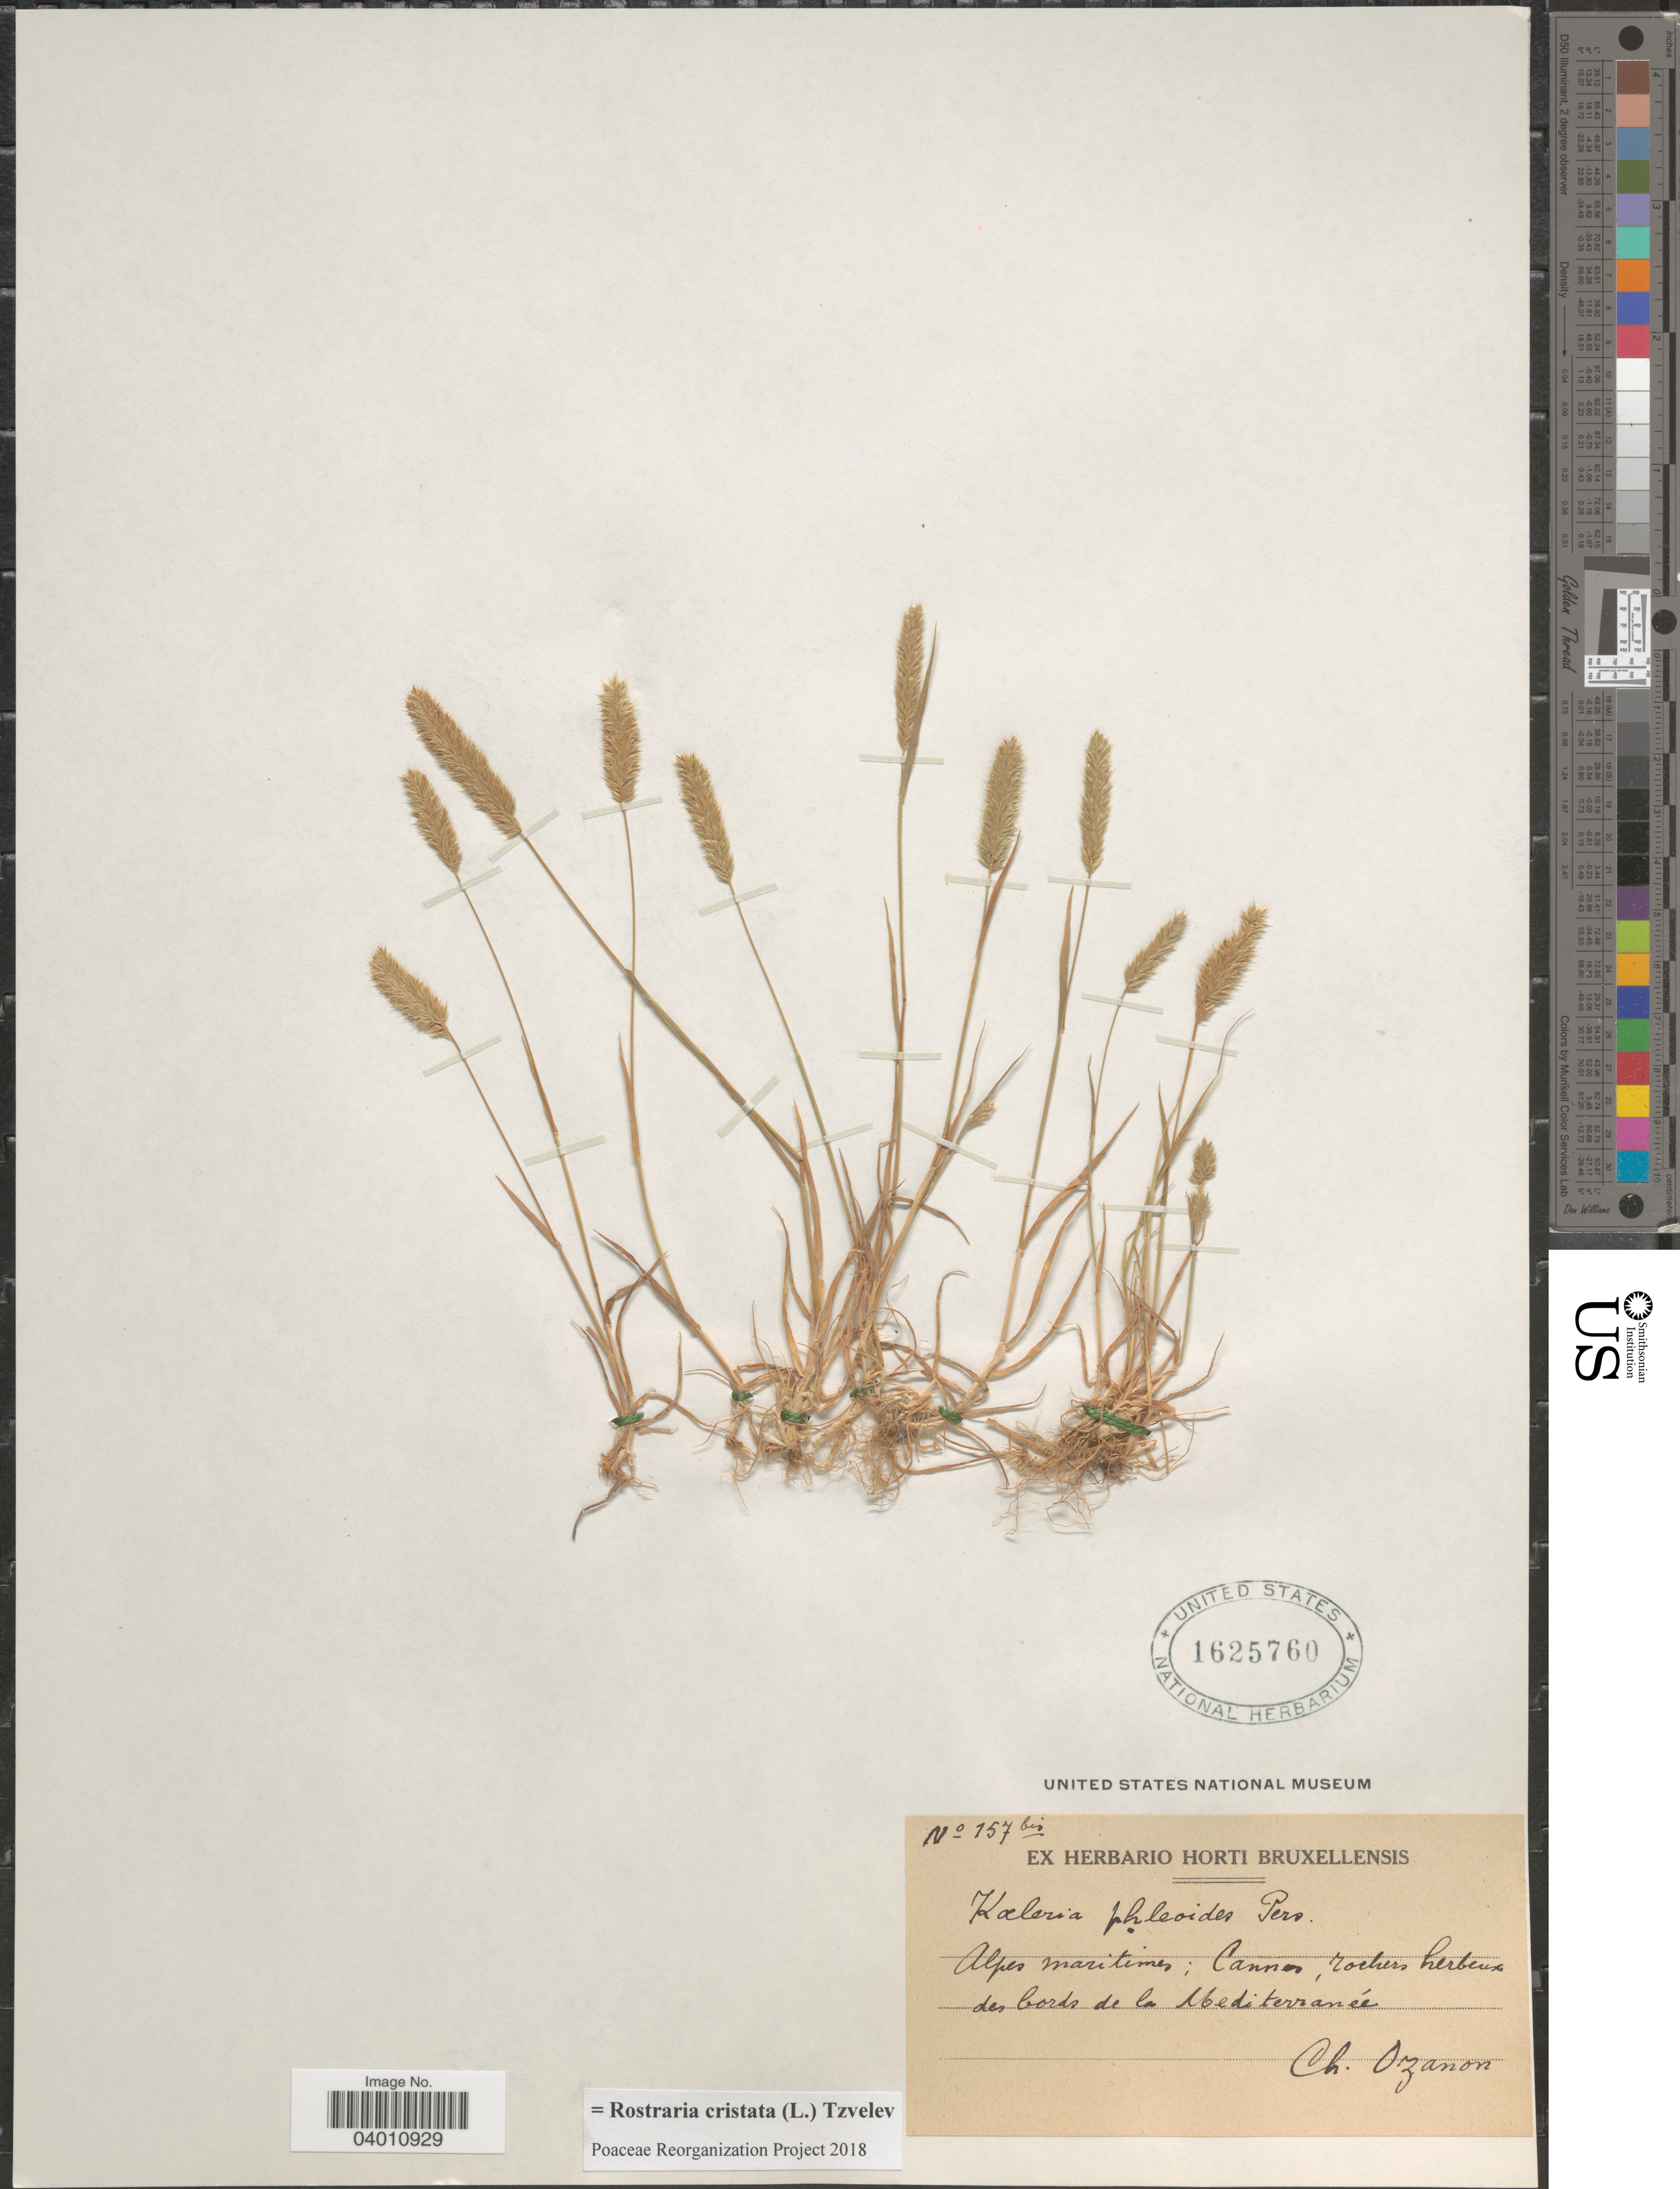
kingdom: Plantae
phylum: Tracheophyta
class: Liliopsida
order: Poales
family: Poaceae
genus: Rostraria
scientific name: Rostraria cristata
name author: (L.) Tzvelev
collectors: C. Ozanon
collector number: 157bis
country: France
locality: Alpes maritimes: Cannes, rochers herbeux des bords de la Mediterranée.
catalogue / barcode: US 1625760